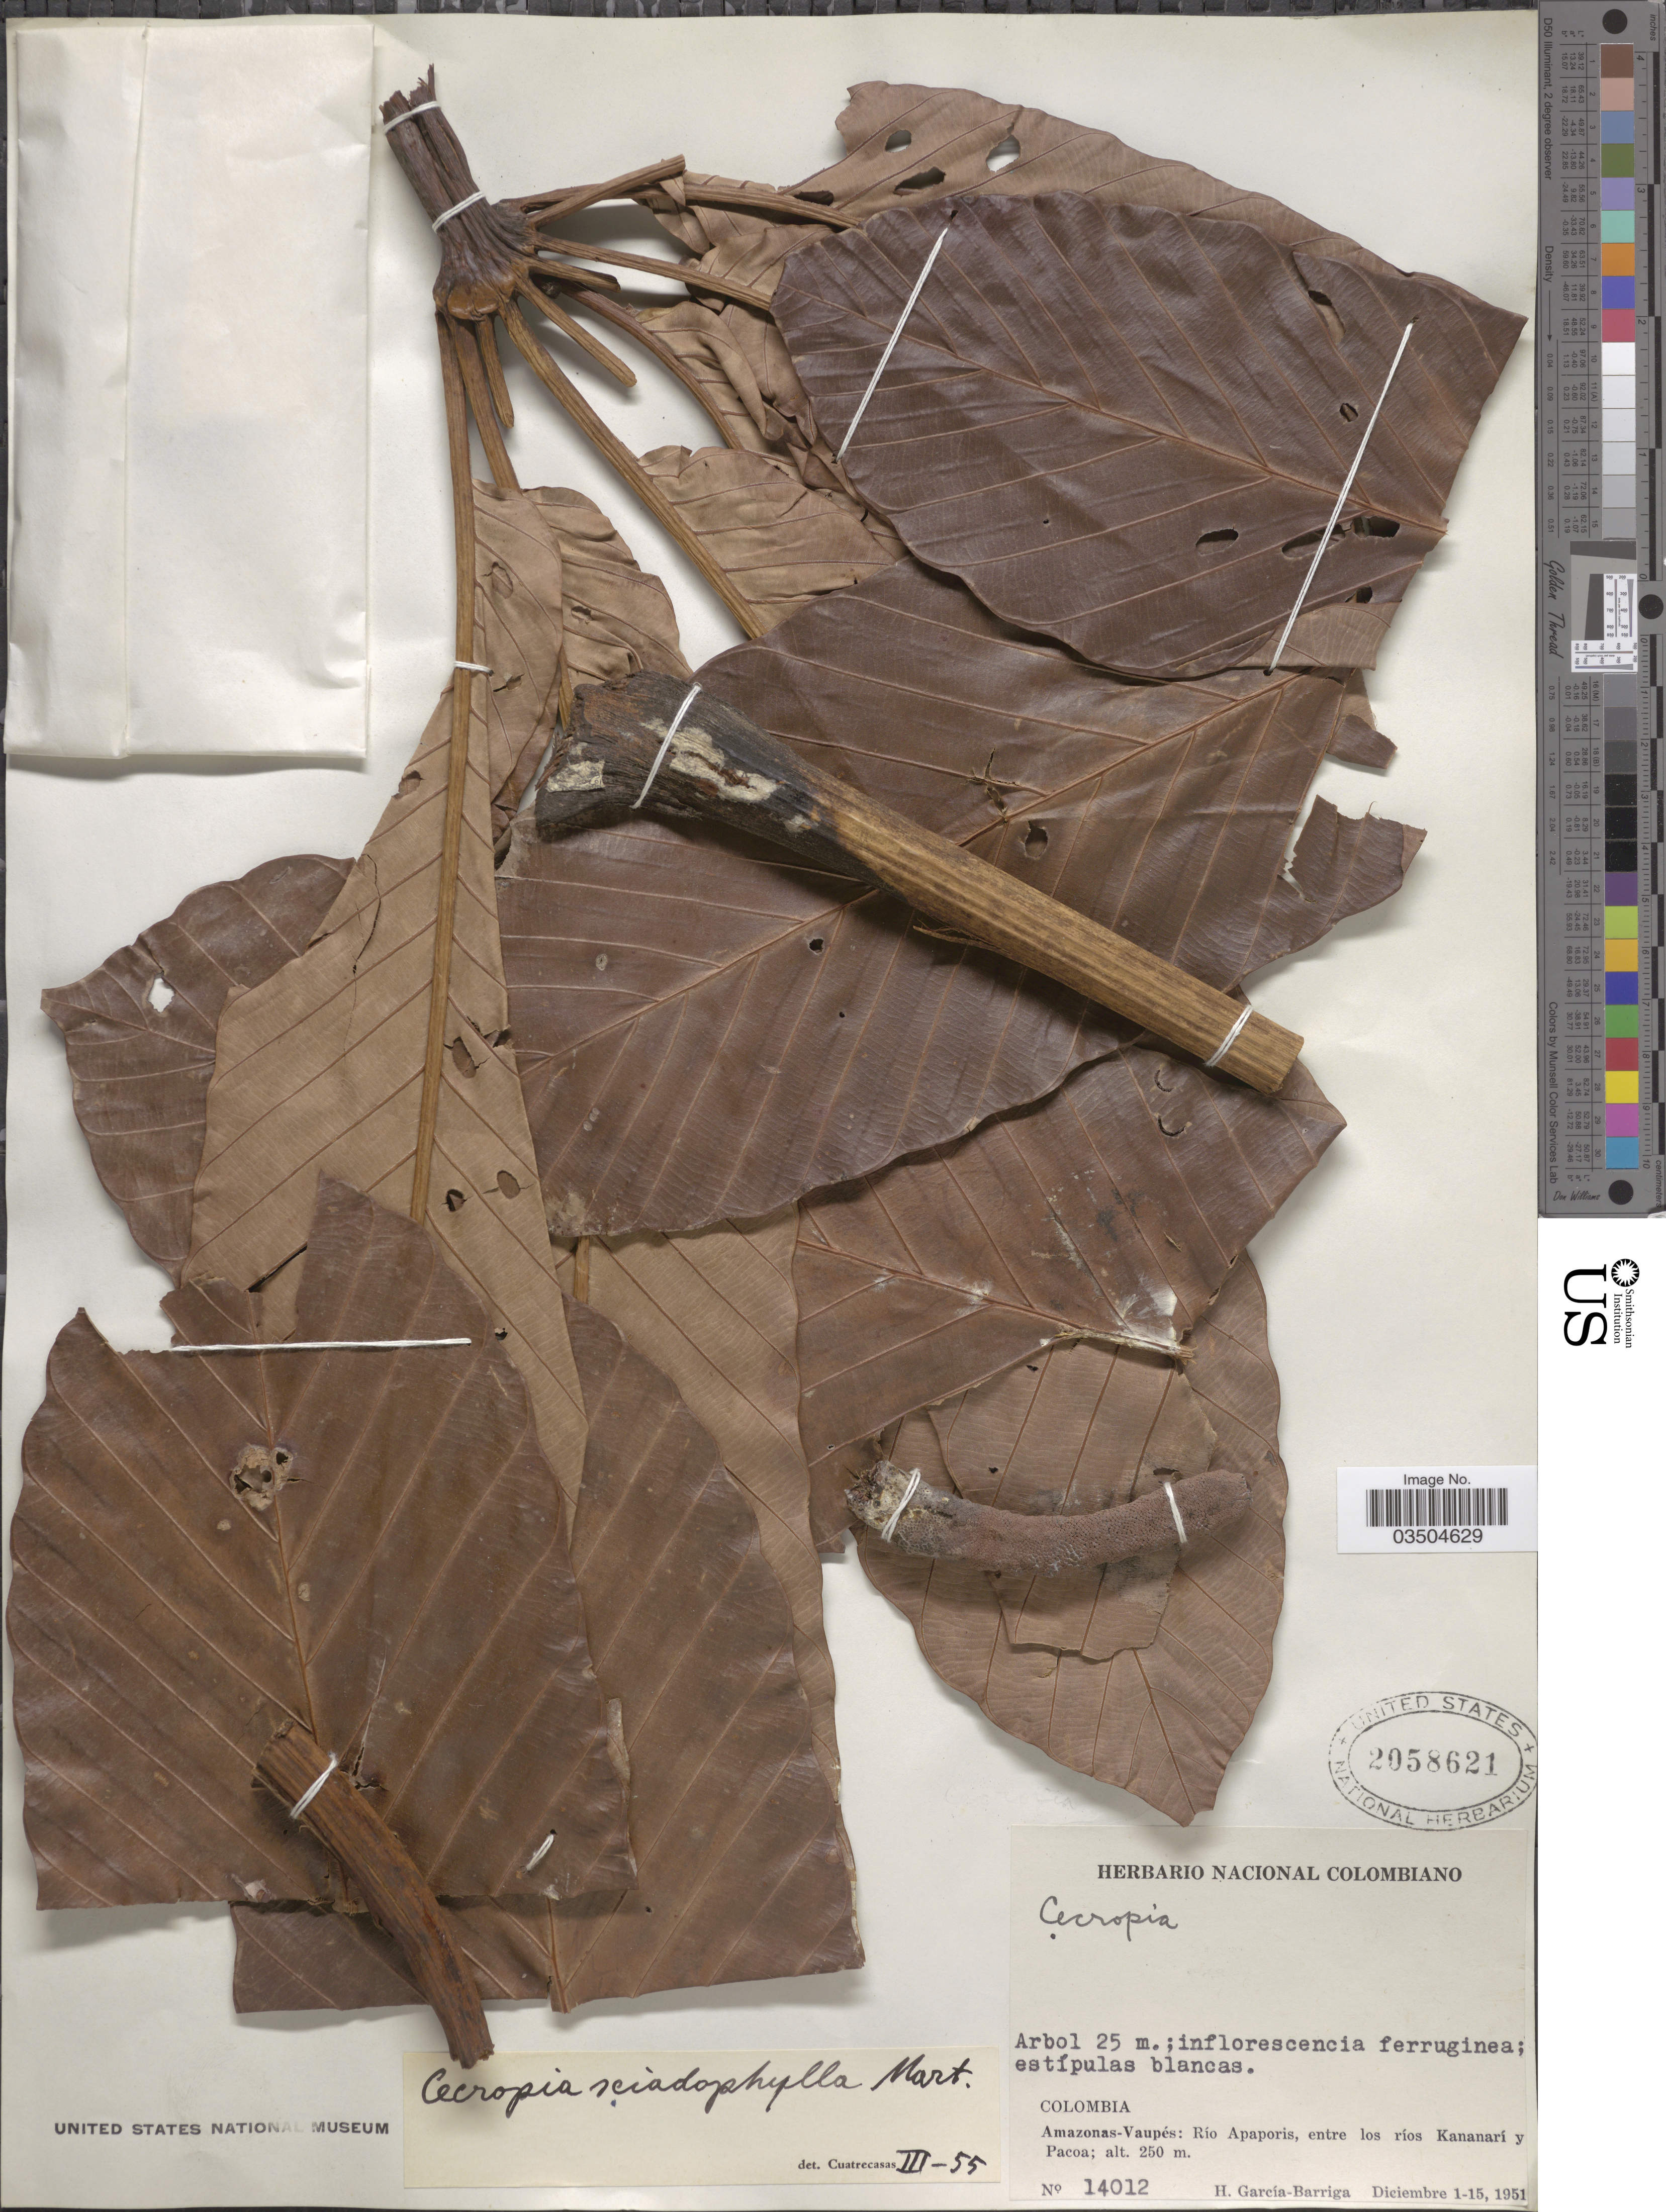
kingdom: Plantae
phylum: Tracheophyta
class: Magnoliopsida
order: Rosales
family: Urticaceae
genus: Cecropia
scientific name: Cecropia sciadophylla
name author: Mart.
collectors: H. García Barriga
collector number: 14012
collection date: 1951-12-01/1951-12-15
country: Colombia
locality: Amazonas-Vaupés: Río Apaporis, entre los ríos Kananarí y Pacoa.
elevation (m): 250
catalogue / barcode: US 2058621